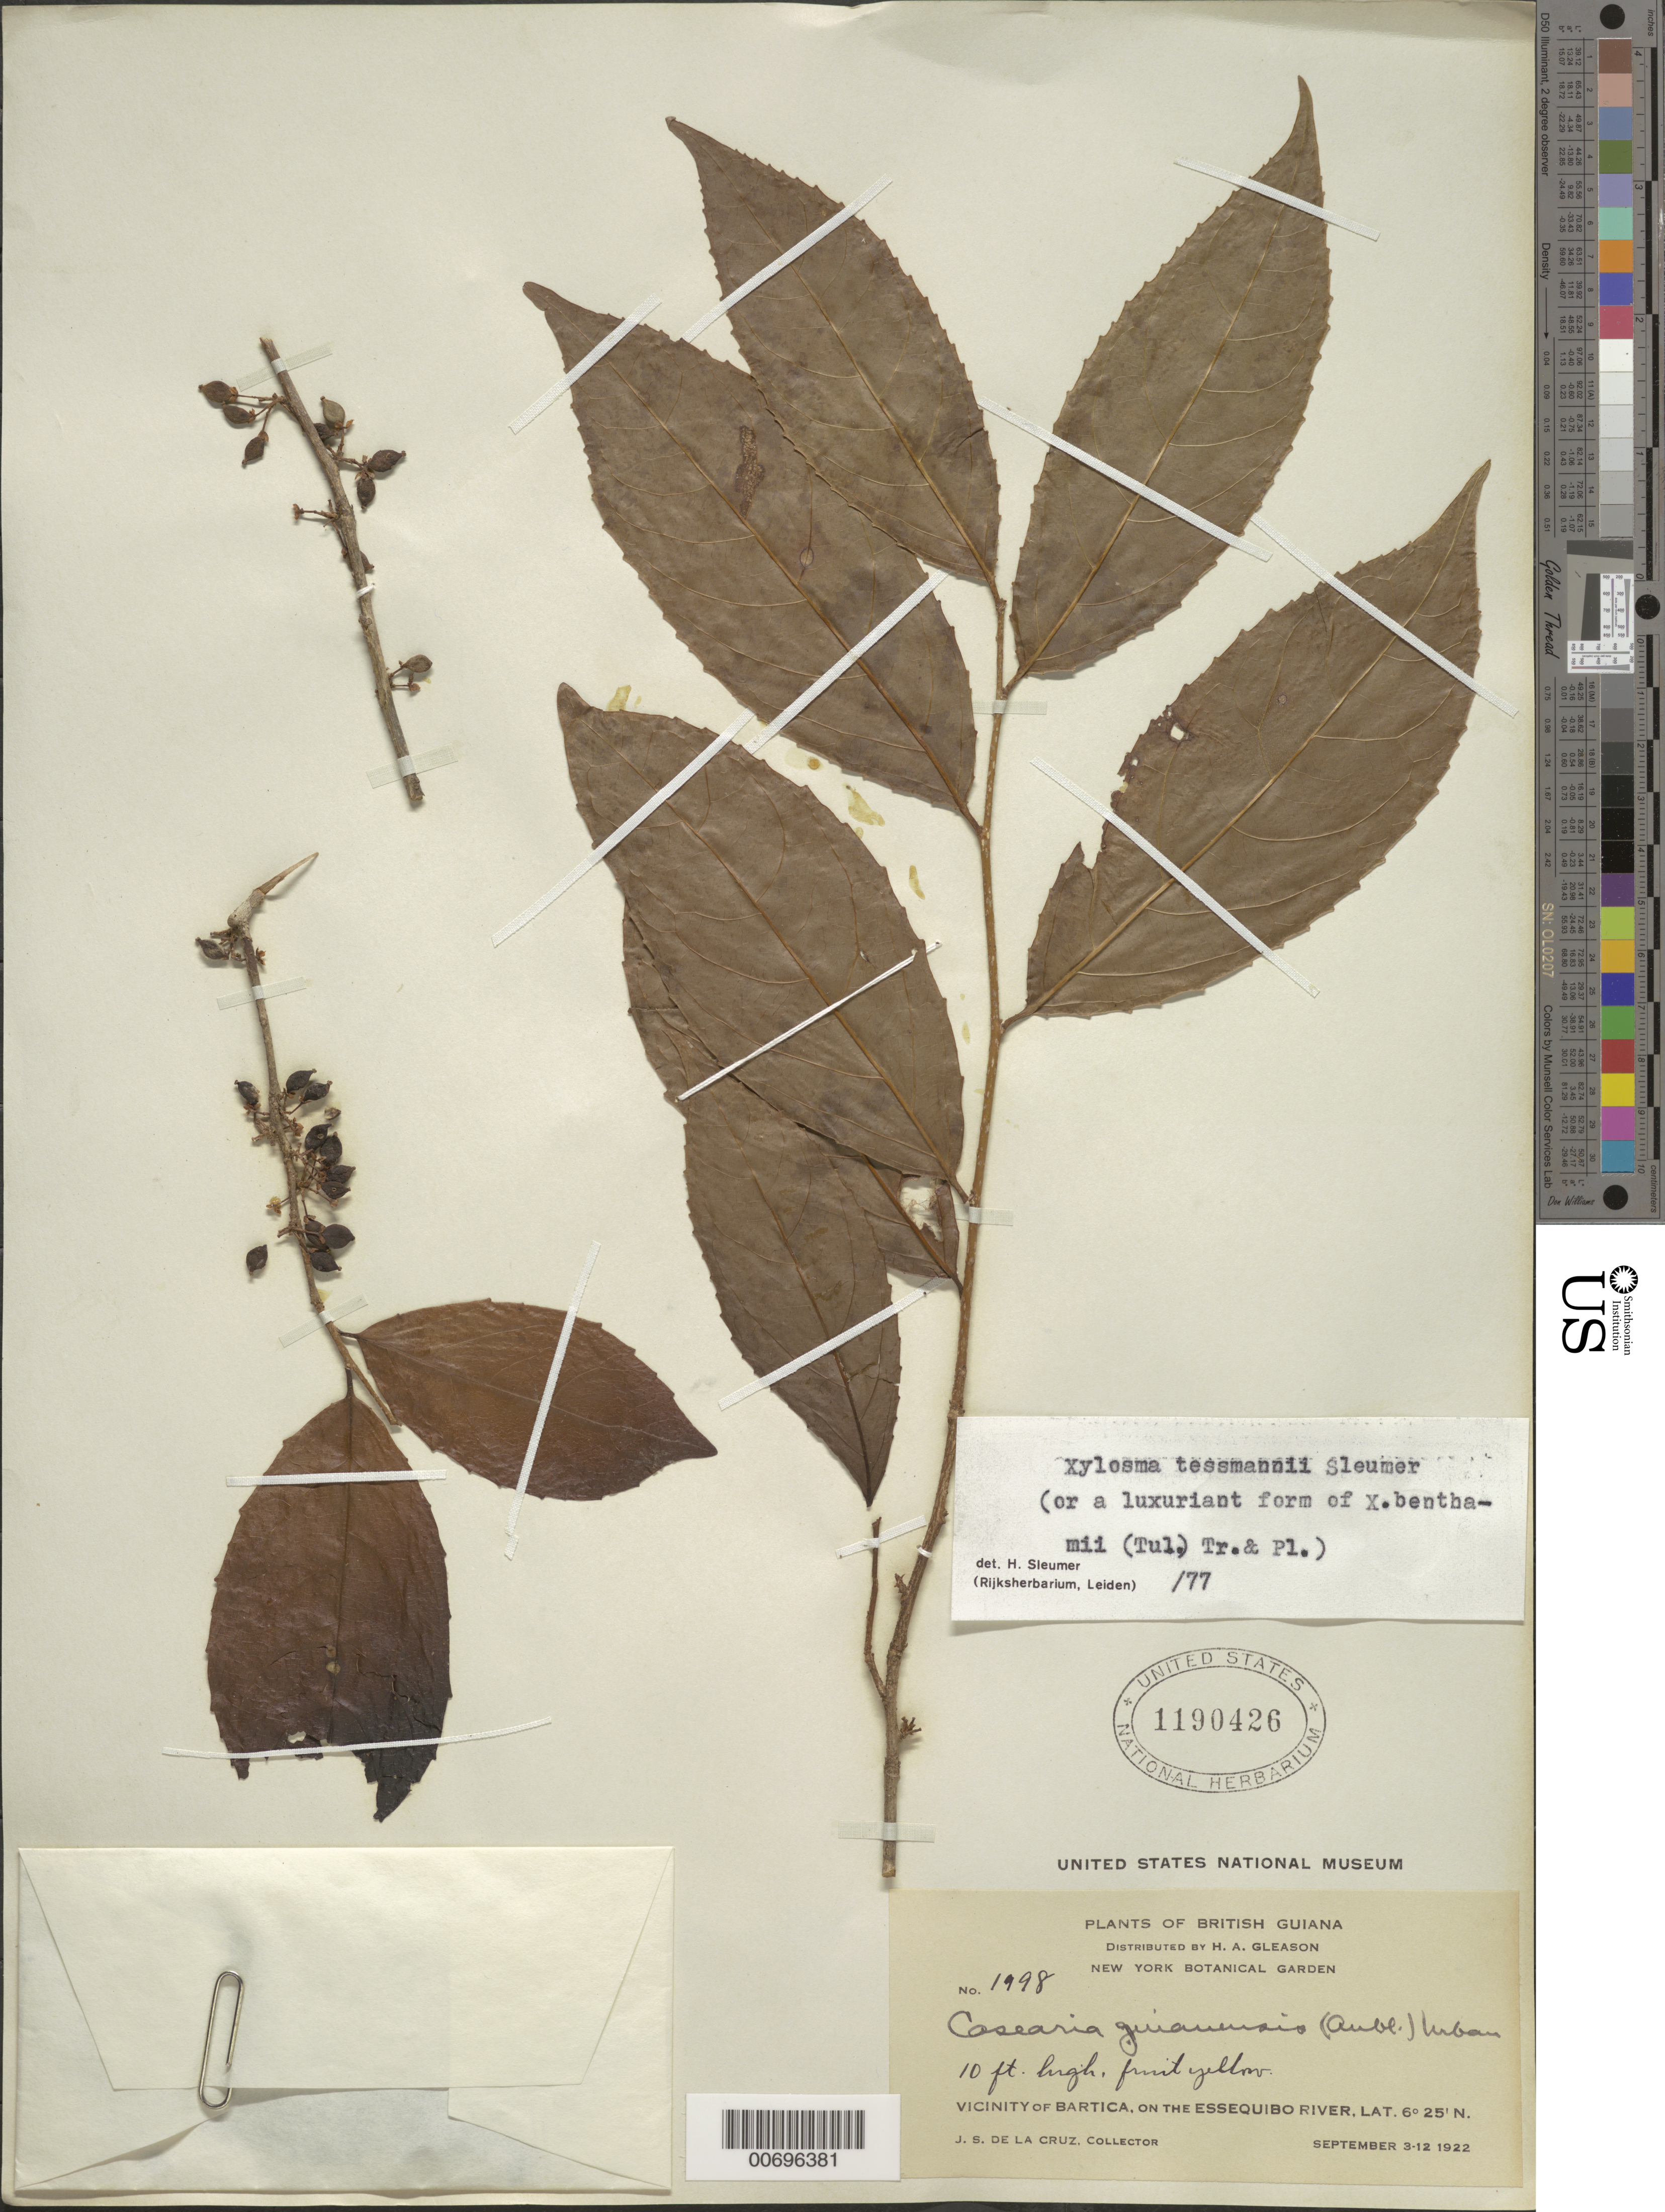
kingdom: Plantae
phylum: Tracheophyta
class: Magnoliopsida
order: Malpighiales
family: Salicaceae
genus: Xylosma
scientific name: Xylosma tessmannii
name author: Sleumer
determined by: Sleumer, H. O.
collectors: J. S. de la Cruz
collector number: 1998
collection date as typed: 3-Sep-22 to 12-Sep-22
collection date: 1922-09-03/1922-09-12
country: Guyana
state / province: Cuyuni-Mazaruni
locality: Bartica, vic., on the Essequibo River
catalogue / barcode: US 1190426